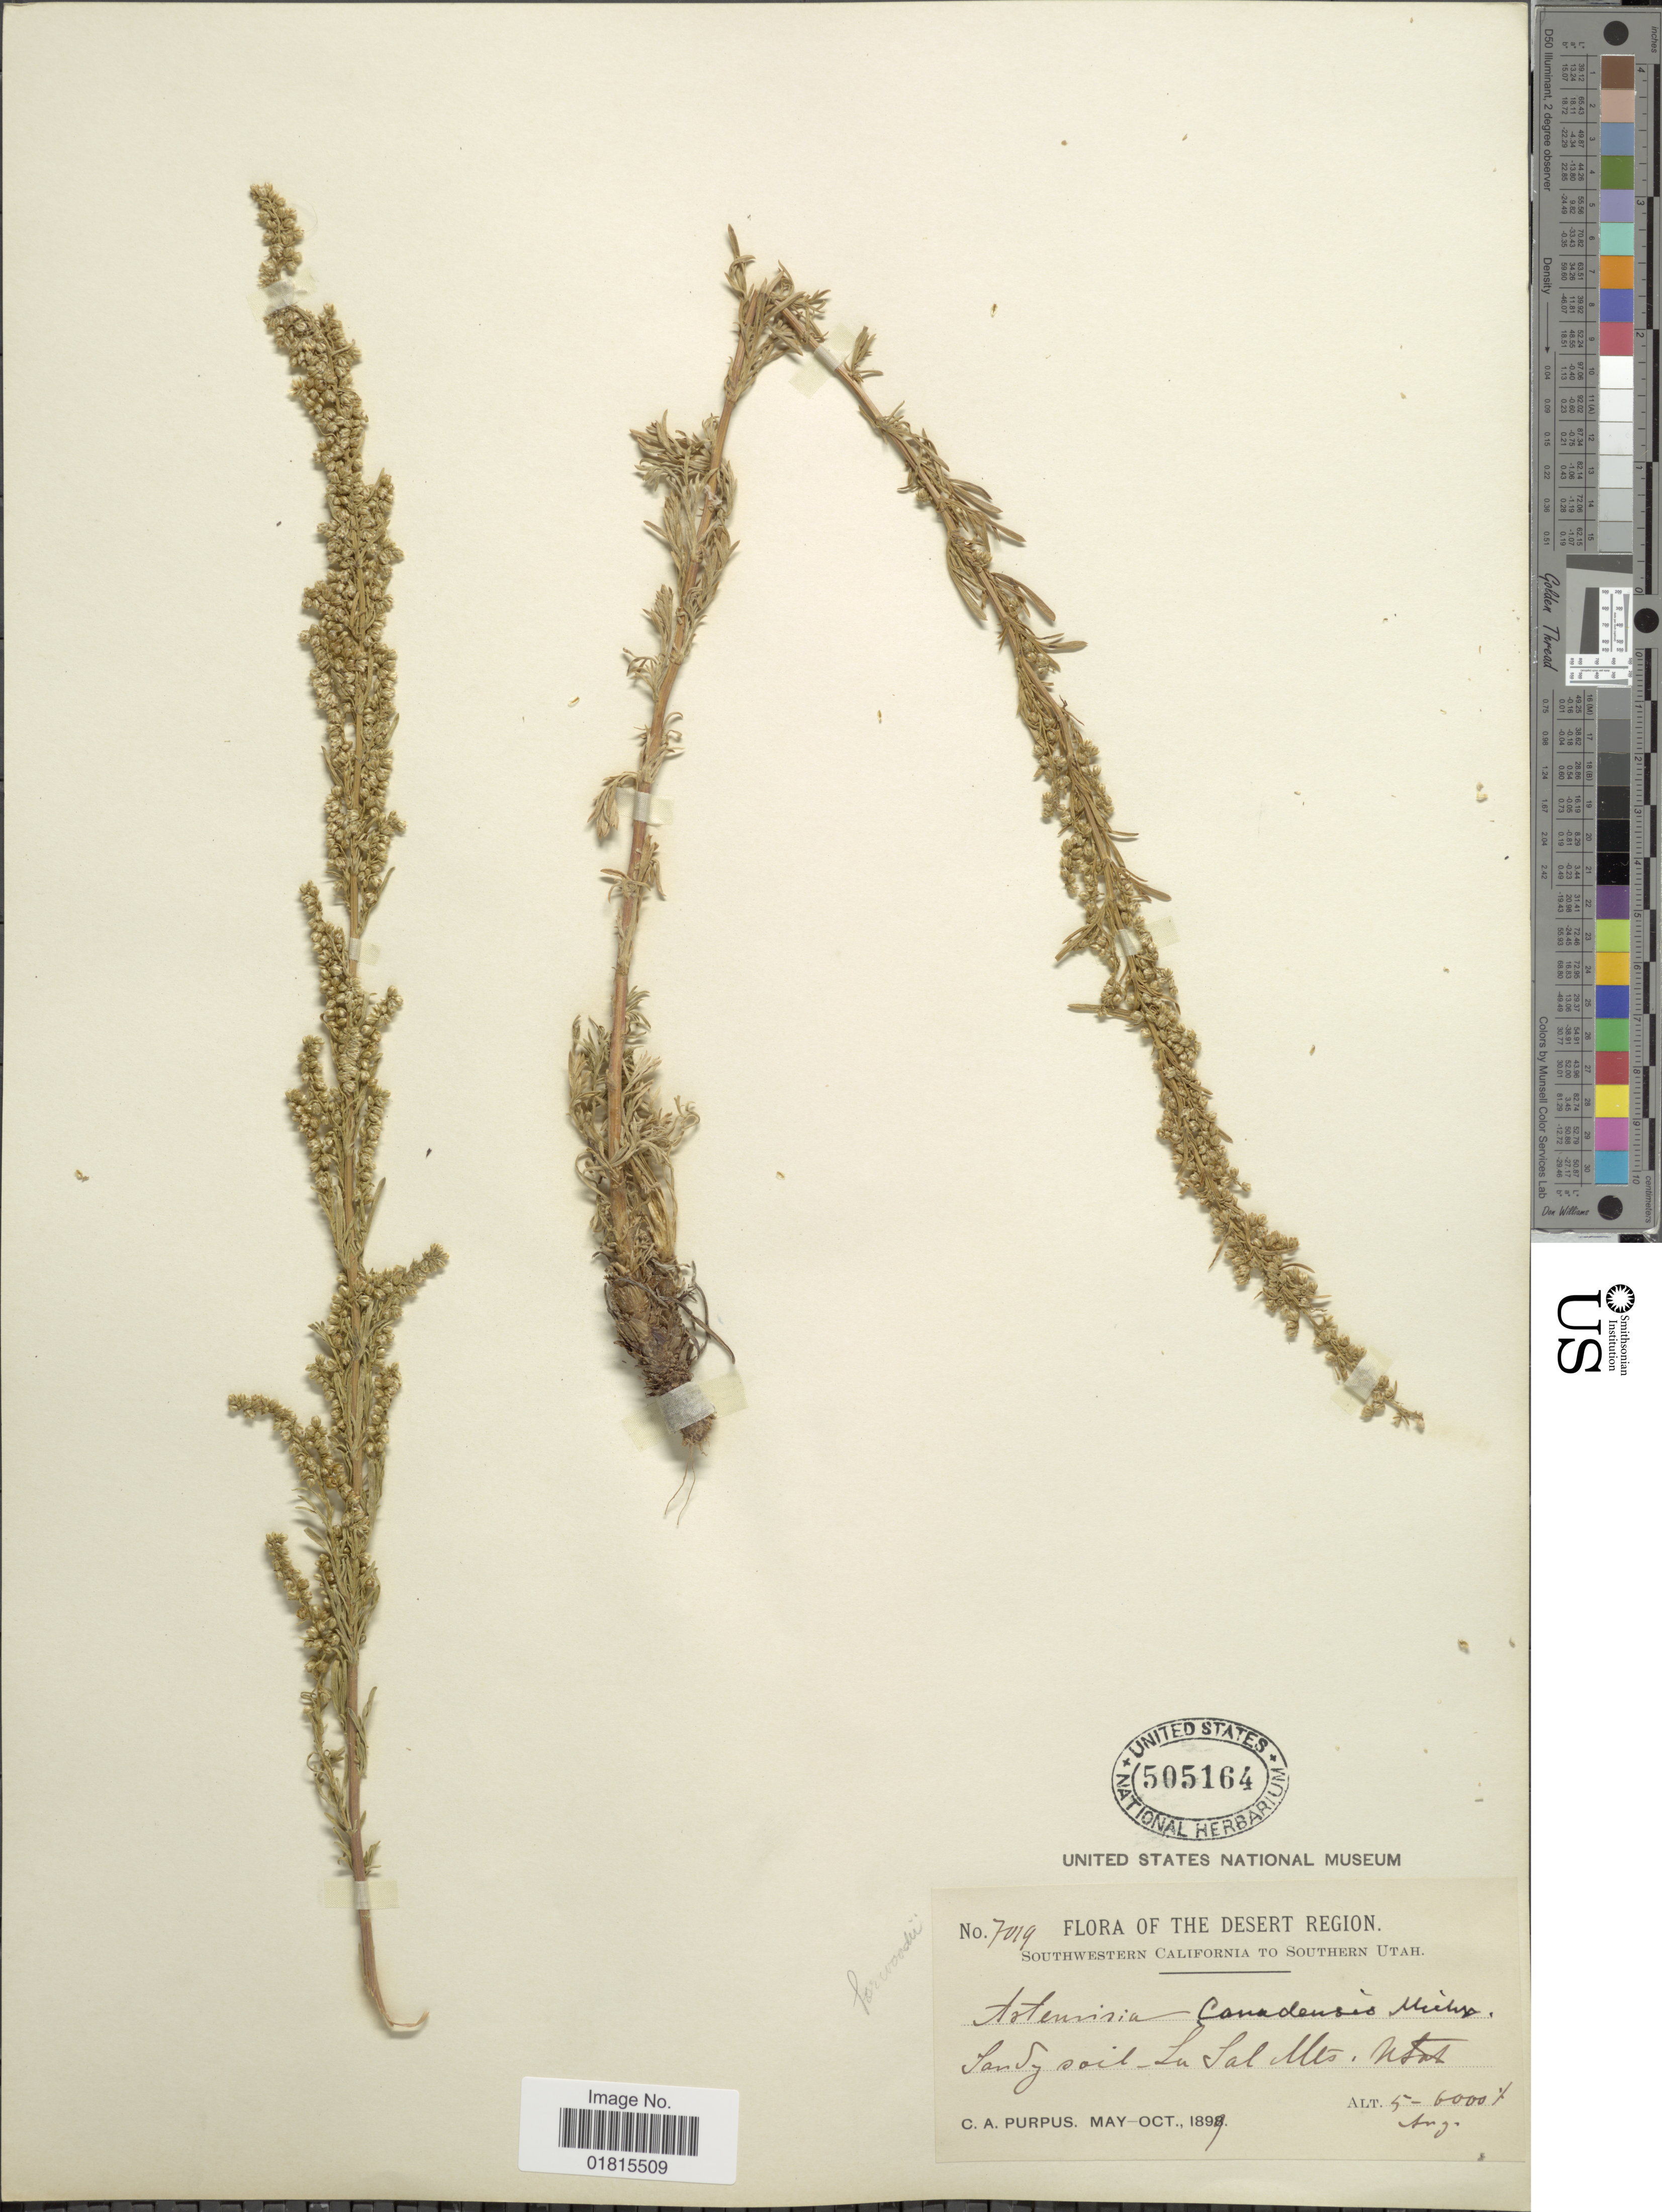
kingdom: Plantae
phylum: Tracheophyta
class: Magnoliopsida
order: Asterales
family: Asteraceae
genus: Artemisia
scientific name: Artemisia forwoodii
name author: S. Watson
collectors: C. A. Purpus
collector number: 7019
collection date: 1899-05/1899-10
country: United States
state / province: Utah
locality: Desert Region. Sandy soil, La Sal Mts.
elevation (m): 1524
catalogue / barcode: US 505164